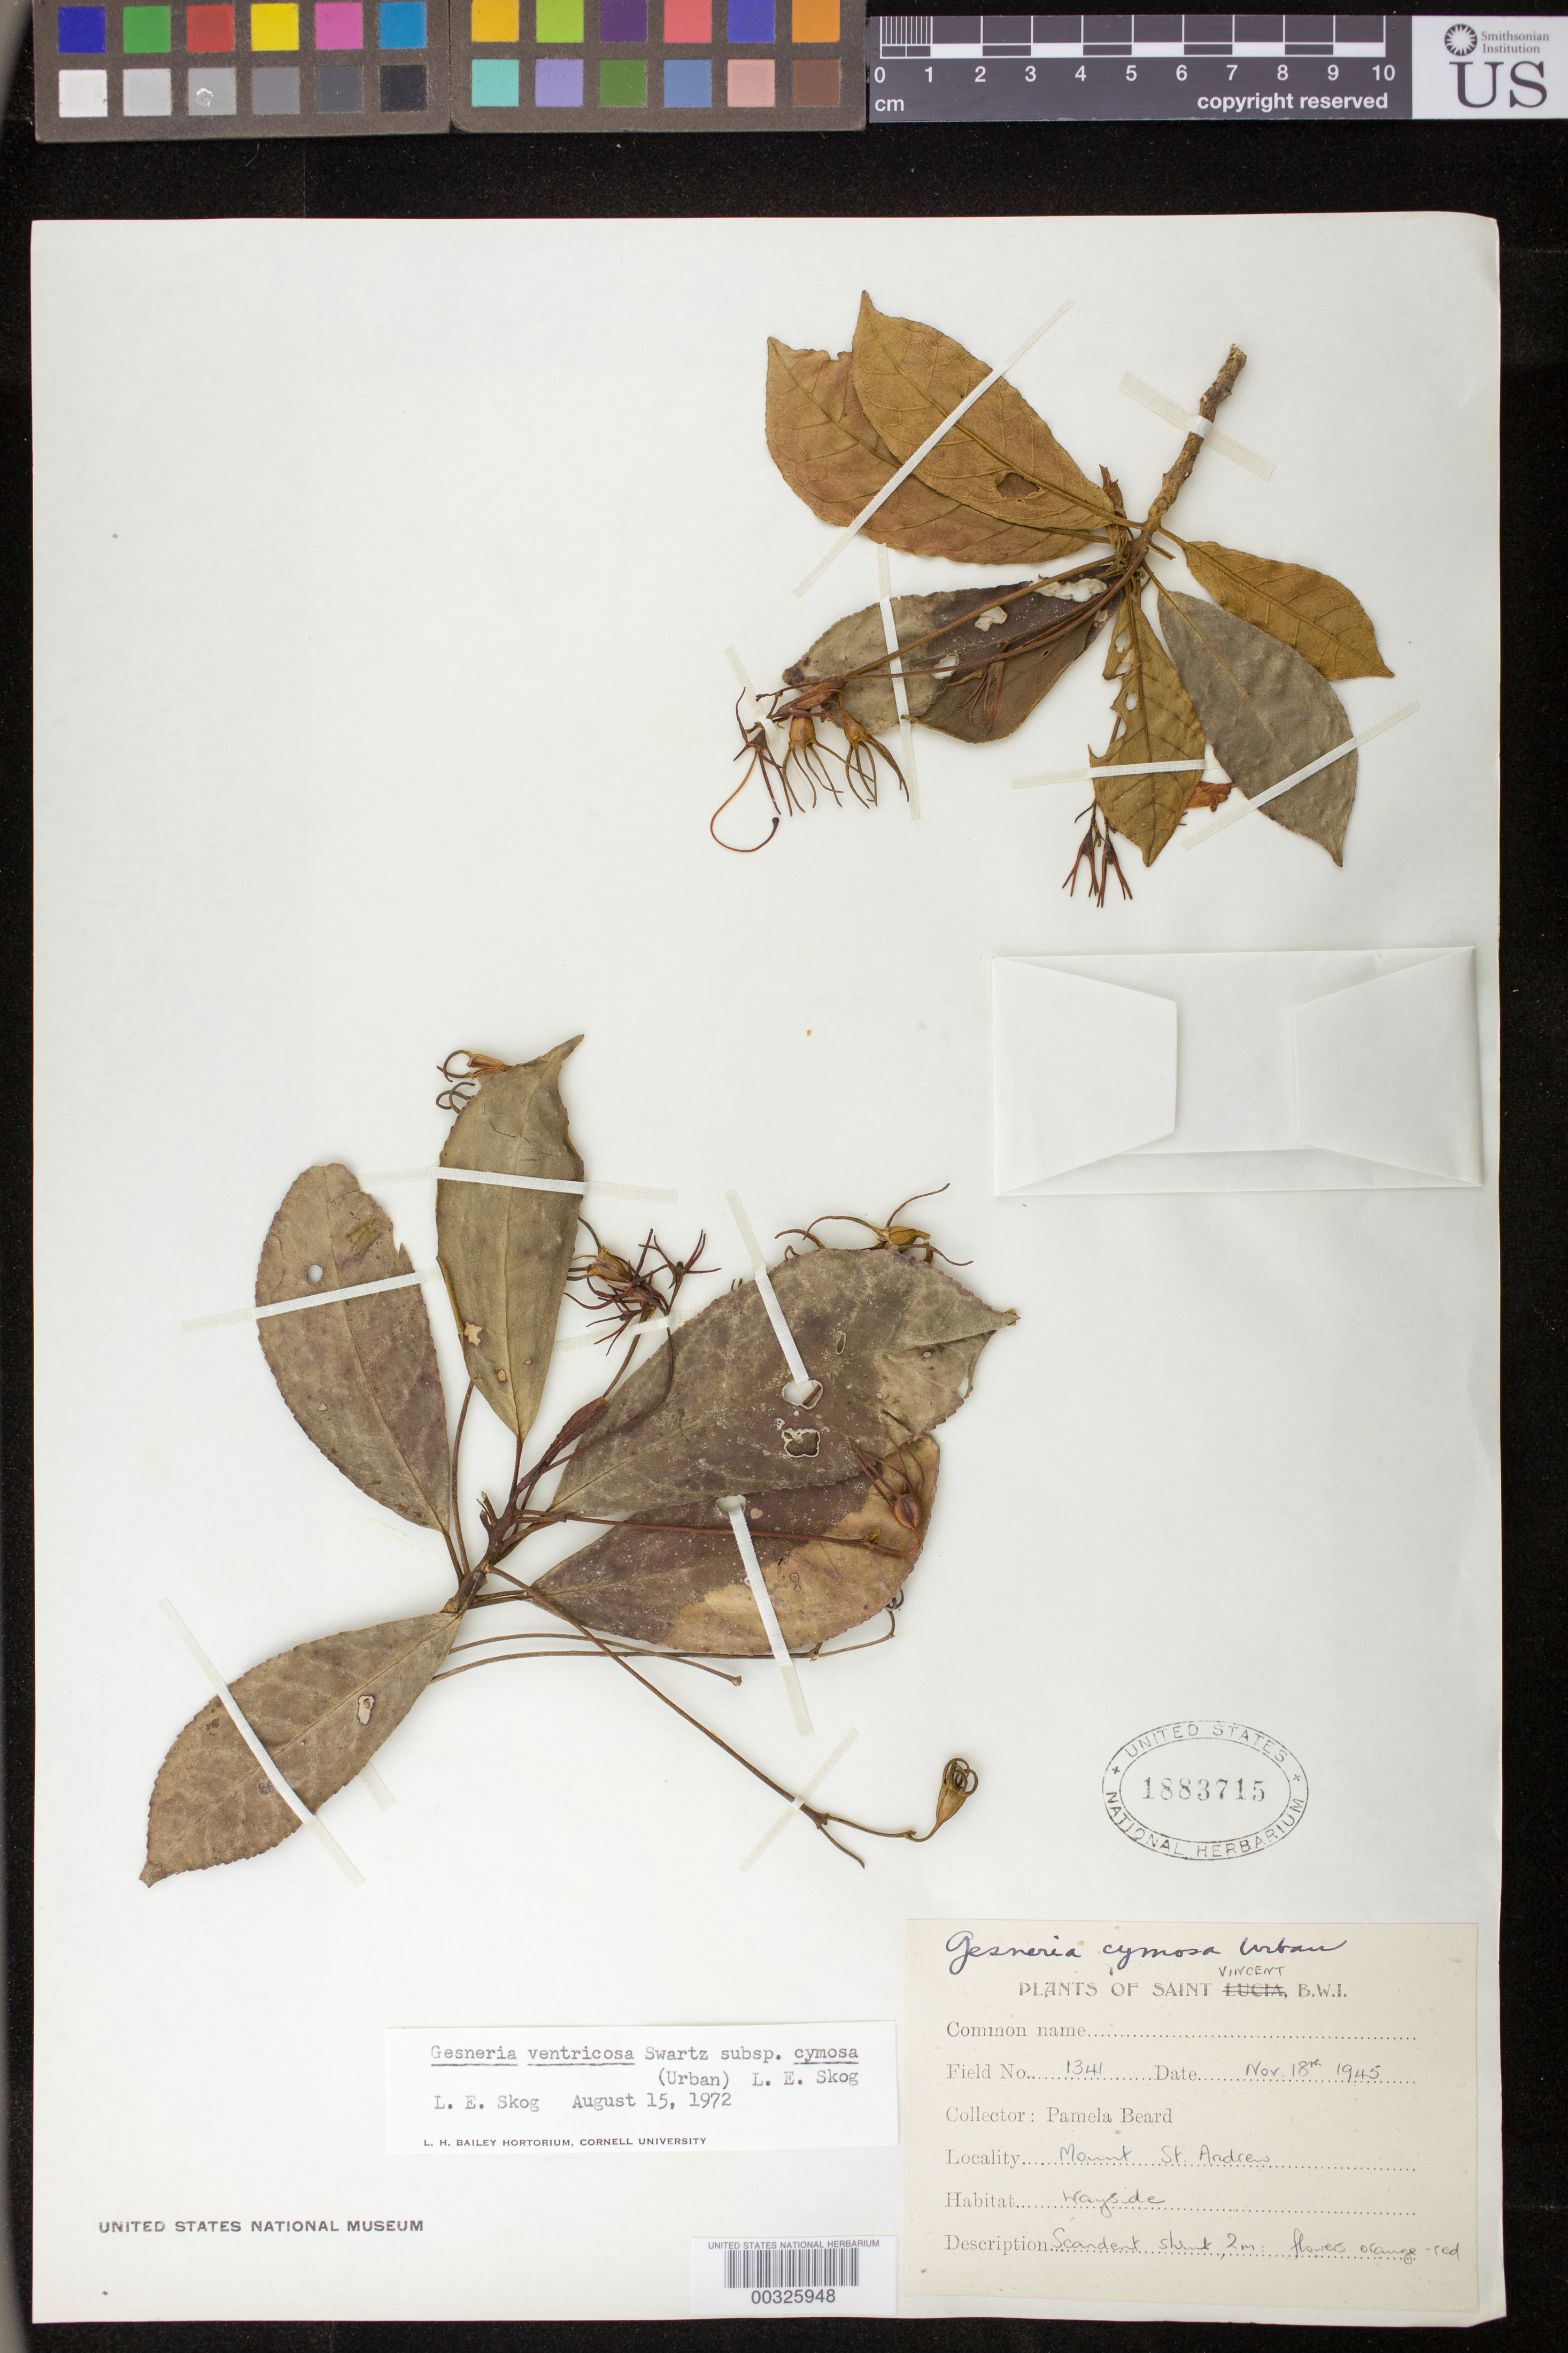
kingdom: Plantae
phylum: Tracheophyta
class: Magnoliopsida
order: Lamiales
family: Gesneriaceae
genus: Gesneria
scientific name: Gesneria ventricosa subsp. cymosa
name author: (Urb.) L.E. Skog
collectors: P. Beard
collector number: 1341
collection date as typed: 18 Nov 1945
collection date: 1945-11-18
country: St. Vincent - Grenadines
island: St. Vincent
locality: Mount St. Andrews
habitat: Wayside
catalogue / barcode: US 1883715